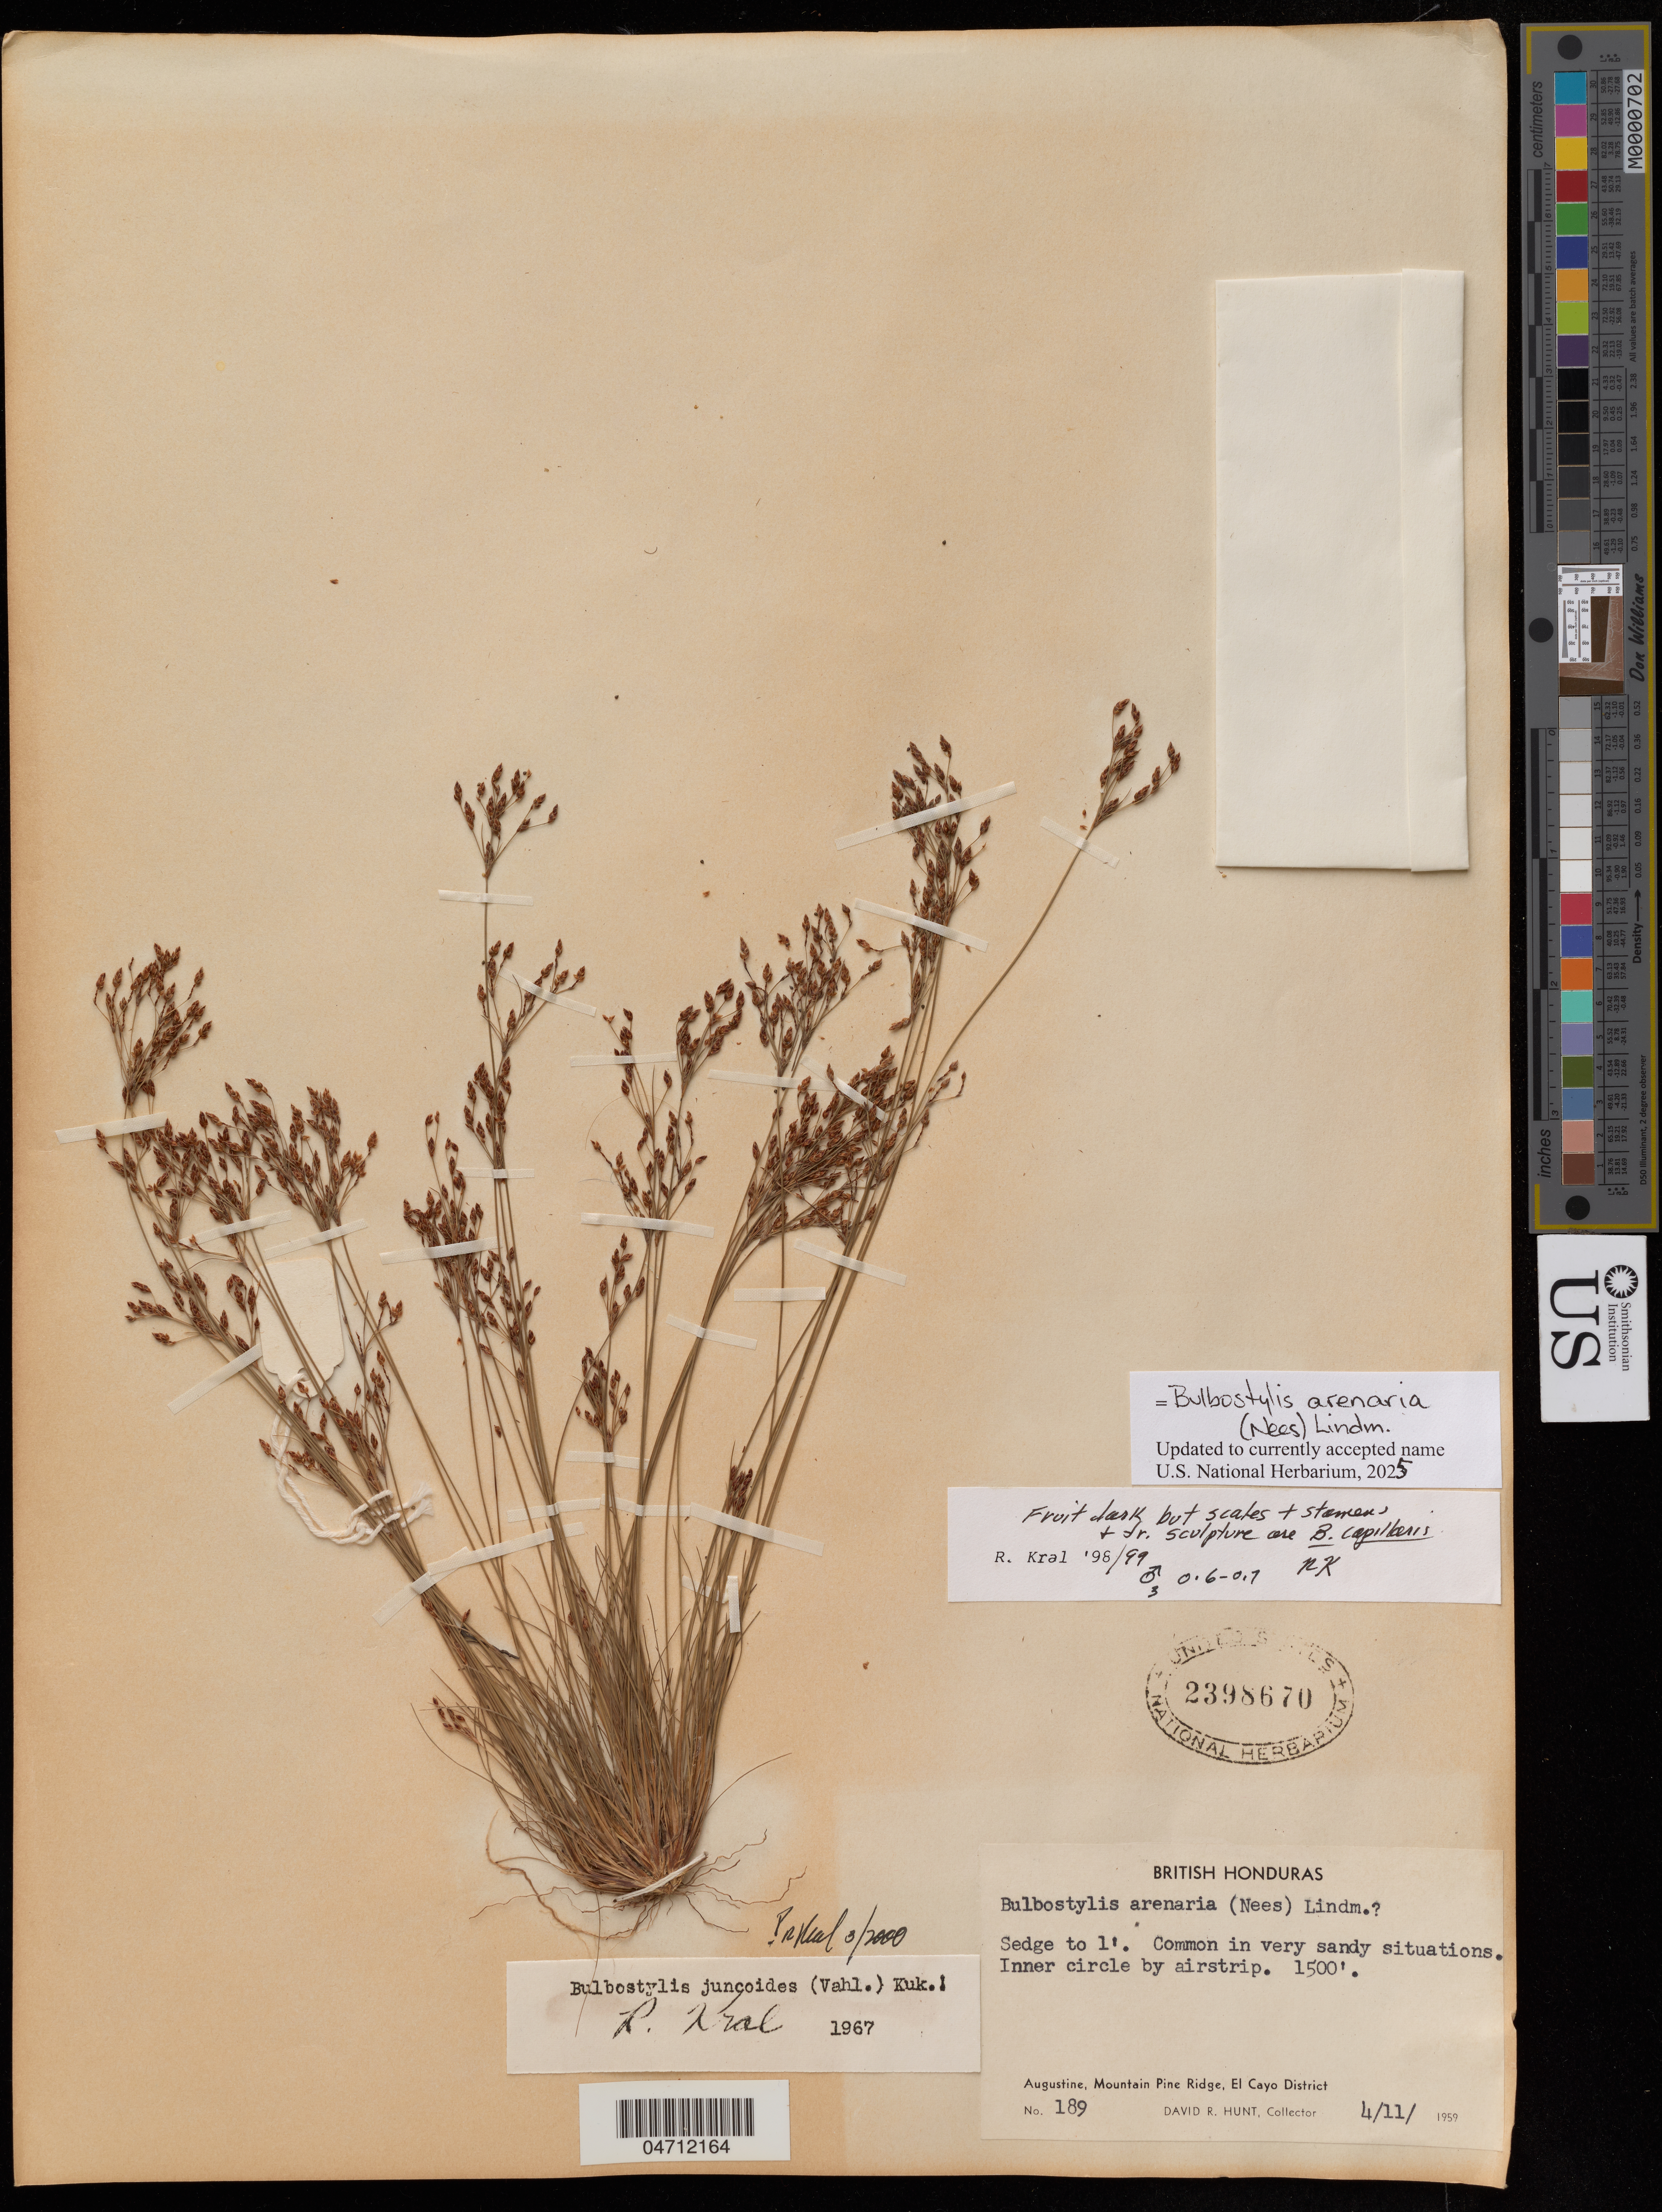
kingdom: Plantae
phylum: Tracheophyta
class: Liliopsida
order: Poales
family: Cyperaceae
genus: Bulbostylis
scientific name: Bulbostylis arenaria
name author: Lindm.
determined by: Kral, Robert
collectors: D. R. Hunt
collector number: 189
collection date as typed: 4 Nov 1959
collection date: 1959-11-04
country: Belize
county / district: El Cayo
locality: Augustine, Mt Pine Ridge.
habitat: Inner circle by airstrip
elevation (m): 457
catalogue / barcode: US 2398670